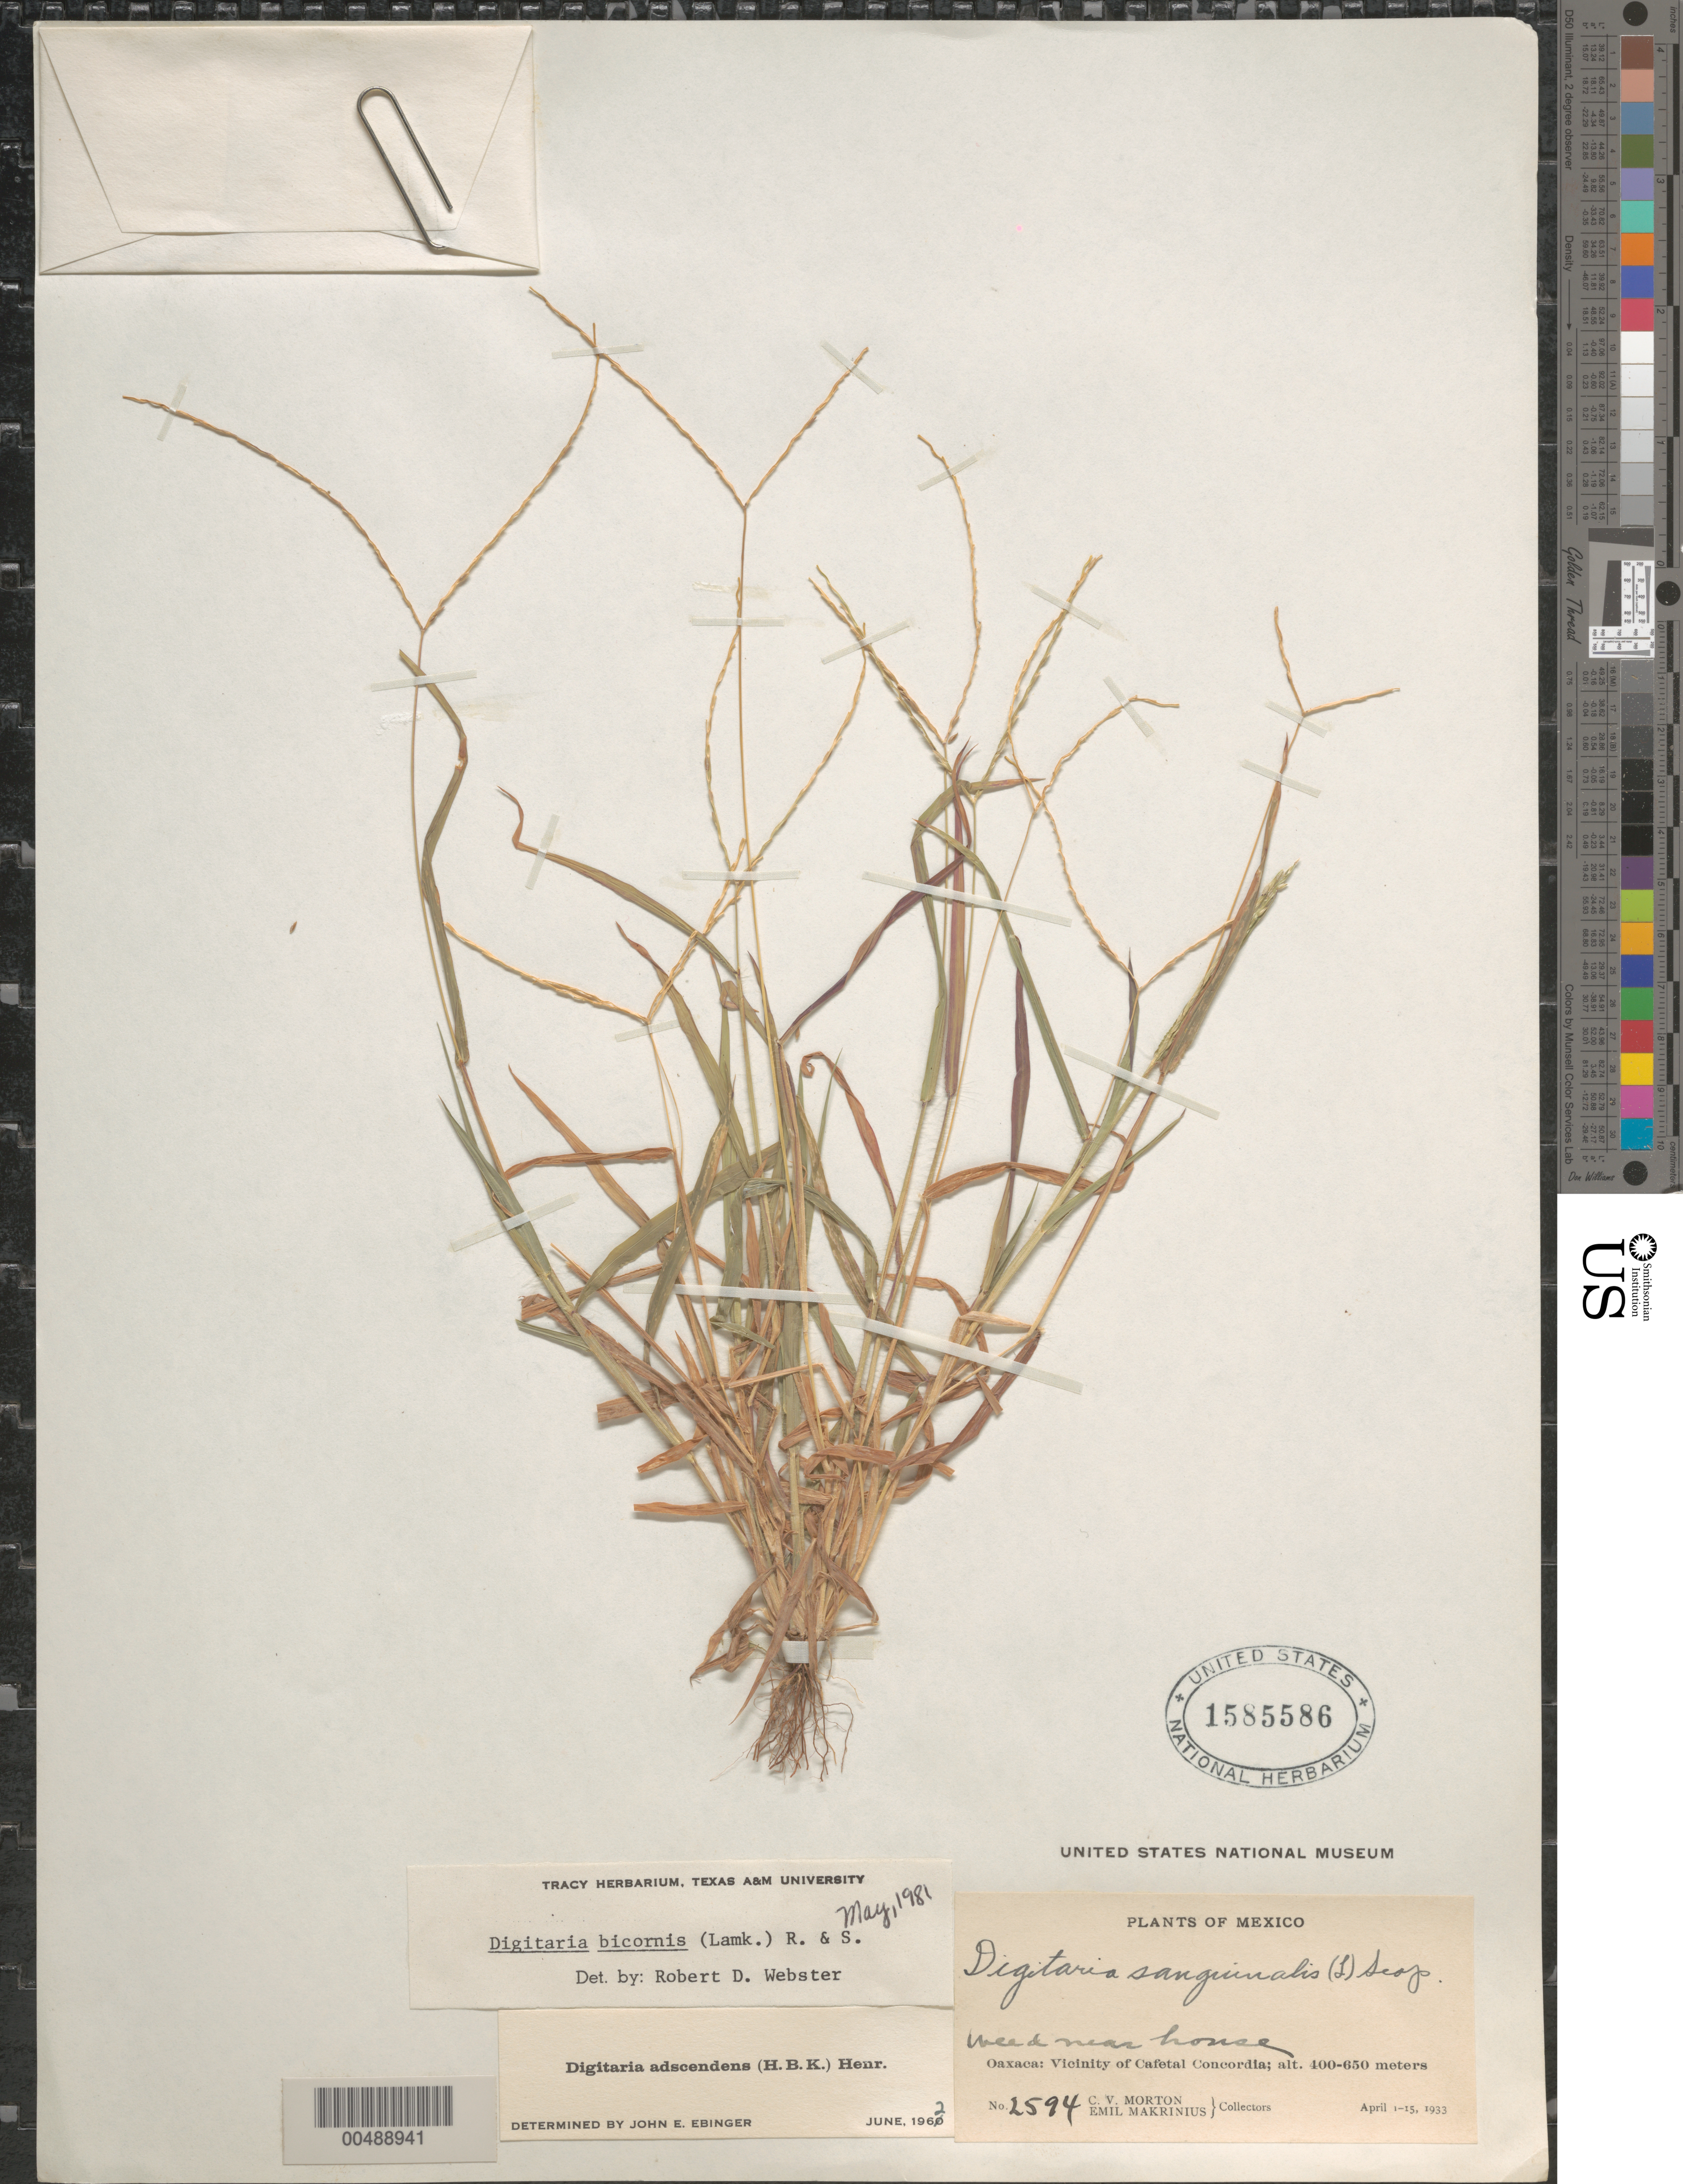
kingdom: Plantae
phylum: Tracheophyta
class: Liliopsida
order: Poales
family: Poaceae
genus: Digitaria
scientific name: Digitaria bicornis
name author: (Lam.) Roem. & Schult.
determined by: Webster, Robert D.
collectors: C. V. Morton & E. Makrinius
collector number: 2594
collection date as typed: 1 Apr 1933 to 15 Apr 1933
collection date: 1933-04-01/1933-04-15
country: Mexico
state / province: Oaxaca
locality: Vicinity of Cafetal Concordia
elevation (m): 400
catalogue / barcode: US 1585586